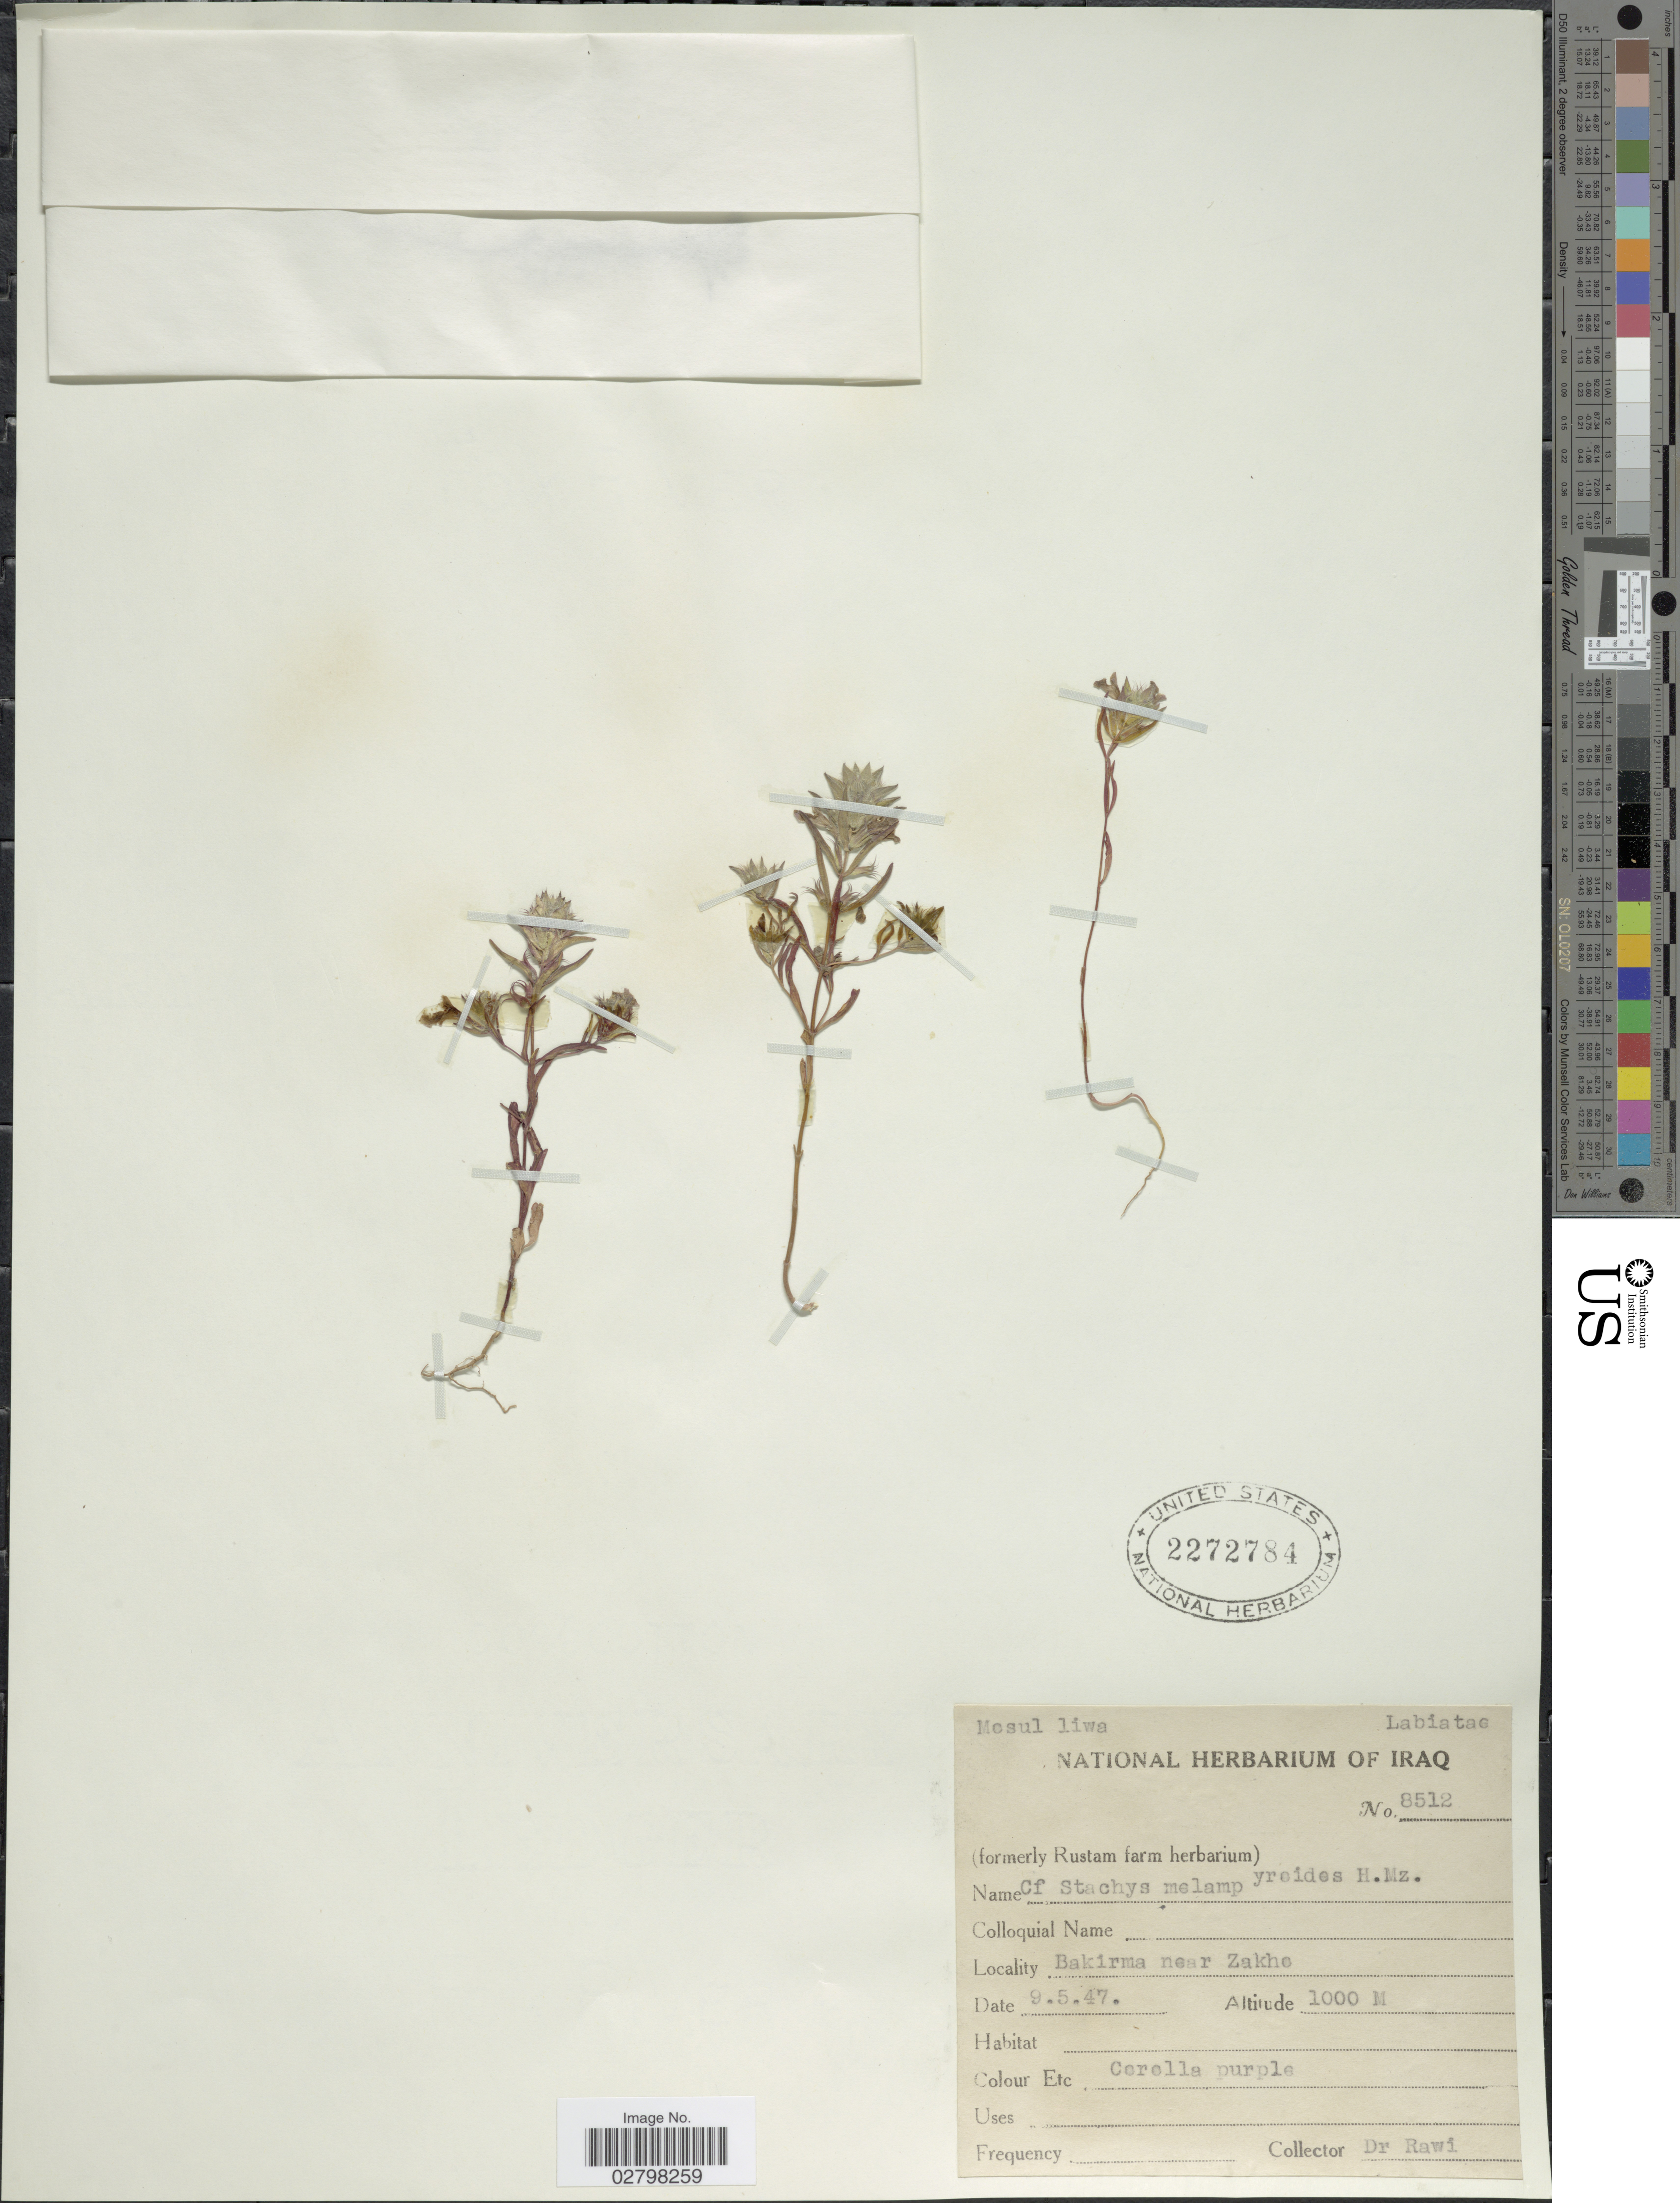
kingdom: Plantae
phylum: Tracheophyta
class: Magnoliopsida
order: Lamiales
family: Lamiaceae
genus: Stachys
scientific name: Stachys melampyroides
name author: Hand.-Mazz.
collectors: -. Rawi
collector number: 8512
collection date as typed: Transcribed d/m/y: 9/5/47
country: Iraq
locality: Mosul liwa. Bakirma near Zakho.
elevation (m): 1000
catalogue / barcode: US 2272784